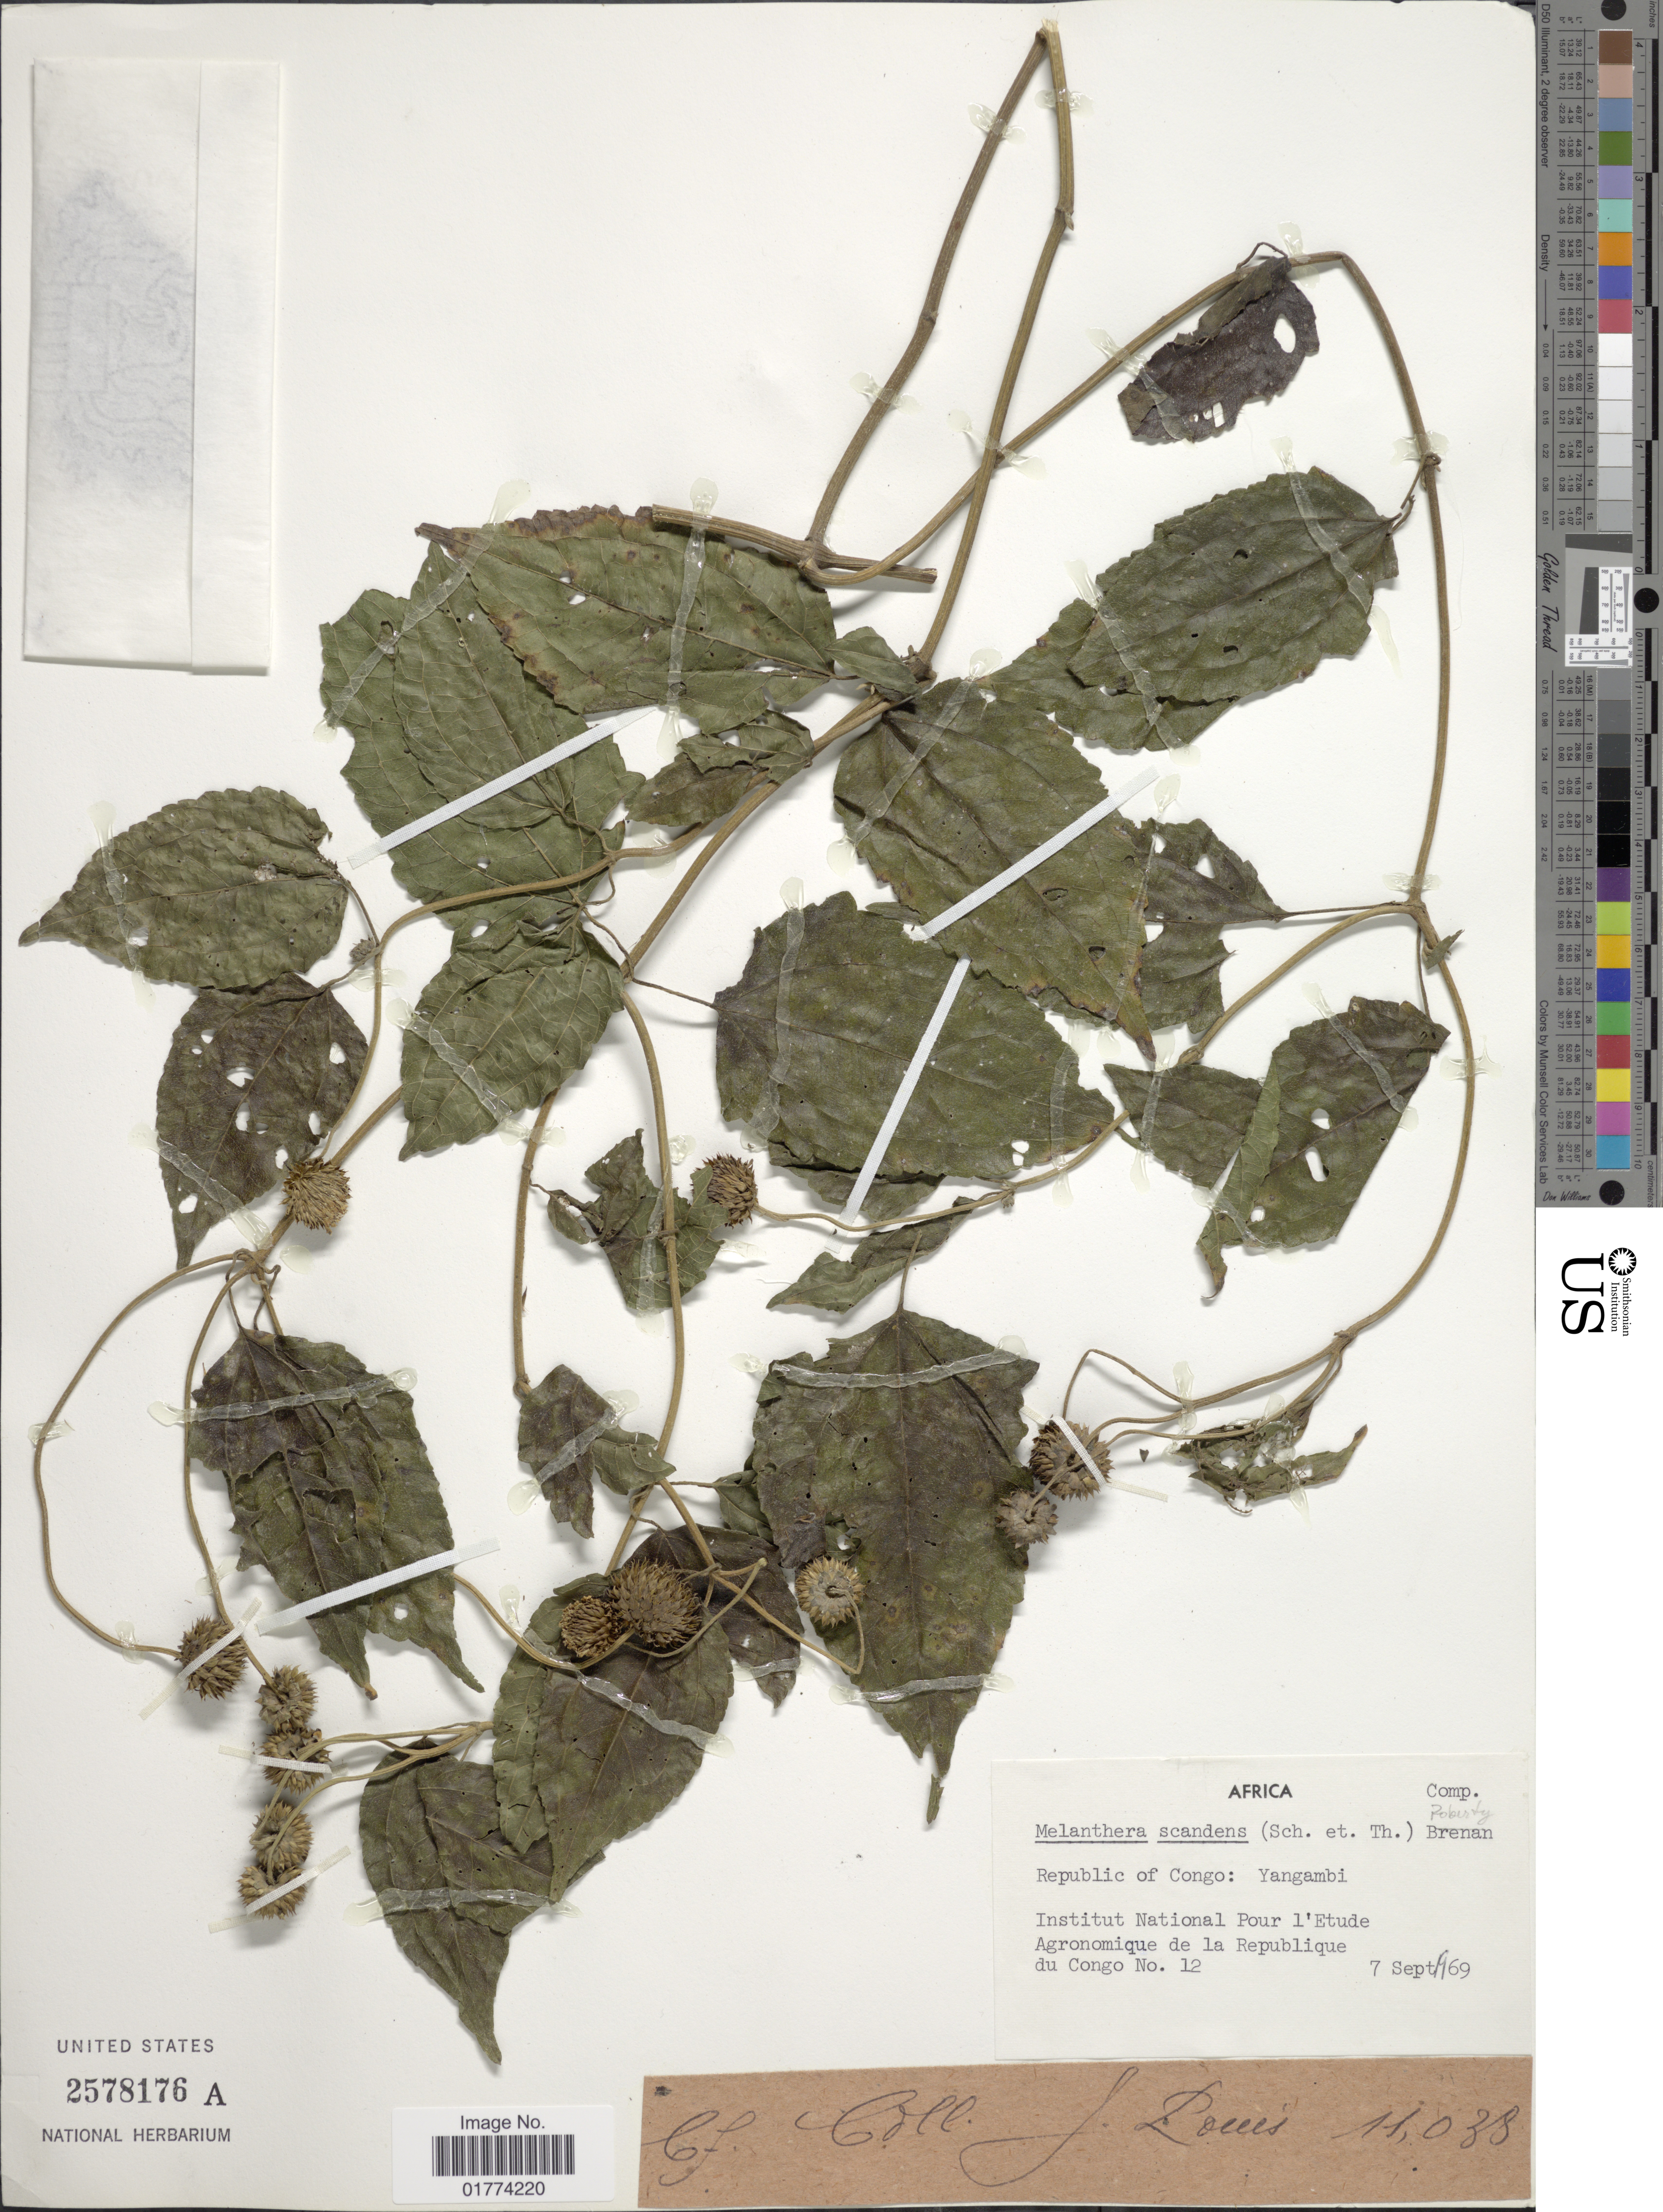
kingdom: Plantae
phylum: Tracheophyta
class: Magnoliopsida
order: Asterales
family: Asteraceae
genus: Melanthera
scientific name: Melanthera scandens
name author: (Schumach. & Thonn.) Brenan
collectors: J. Louis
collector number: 11038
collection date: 1969-09-07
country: Congo, Republic of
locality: Yangambi. Institut National Pour l'Etude Agronomique de la Republique du Congo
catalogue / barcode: US 2578176A